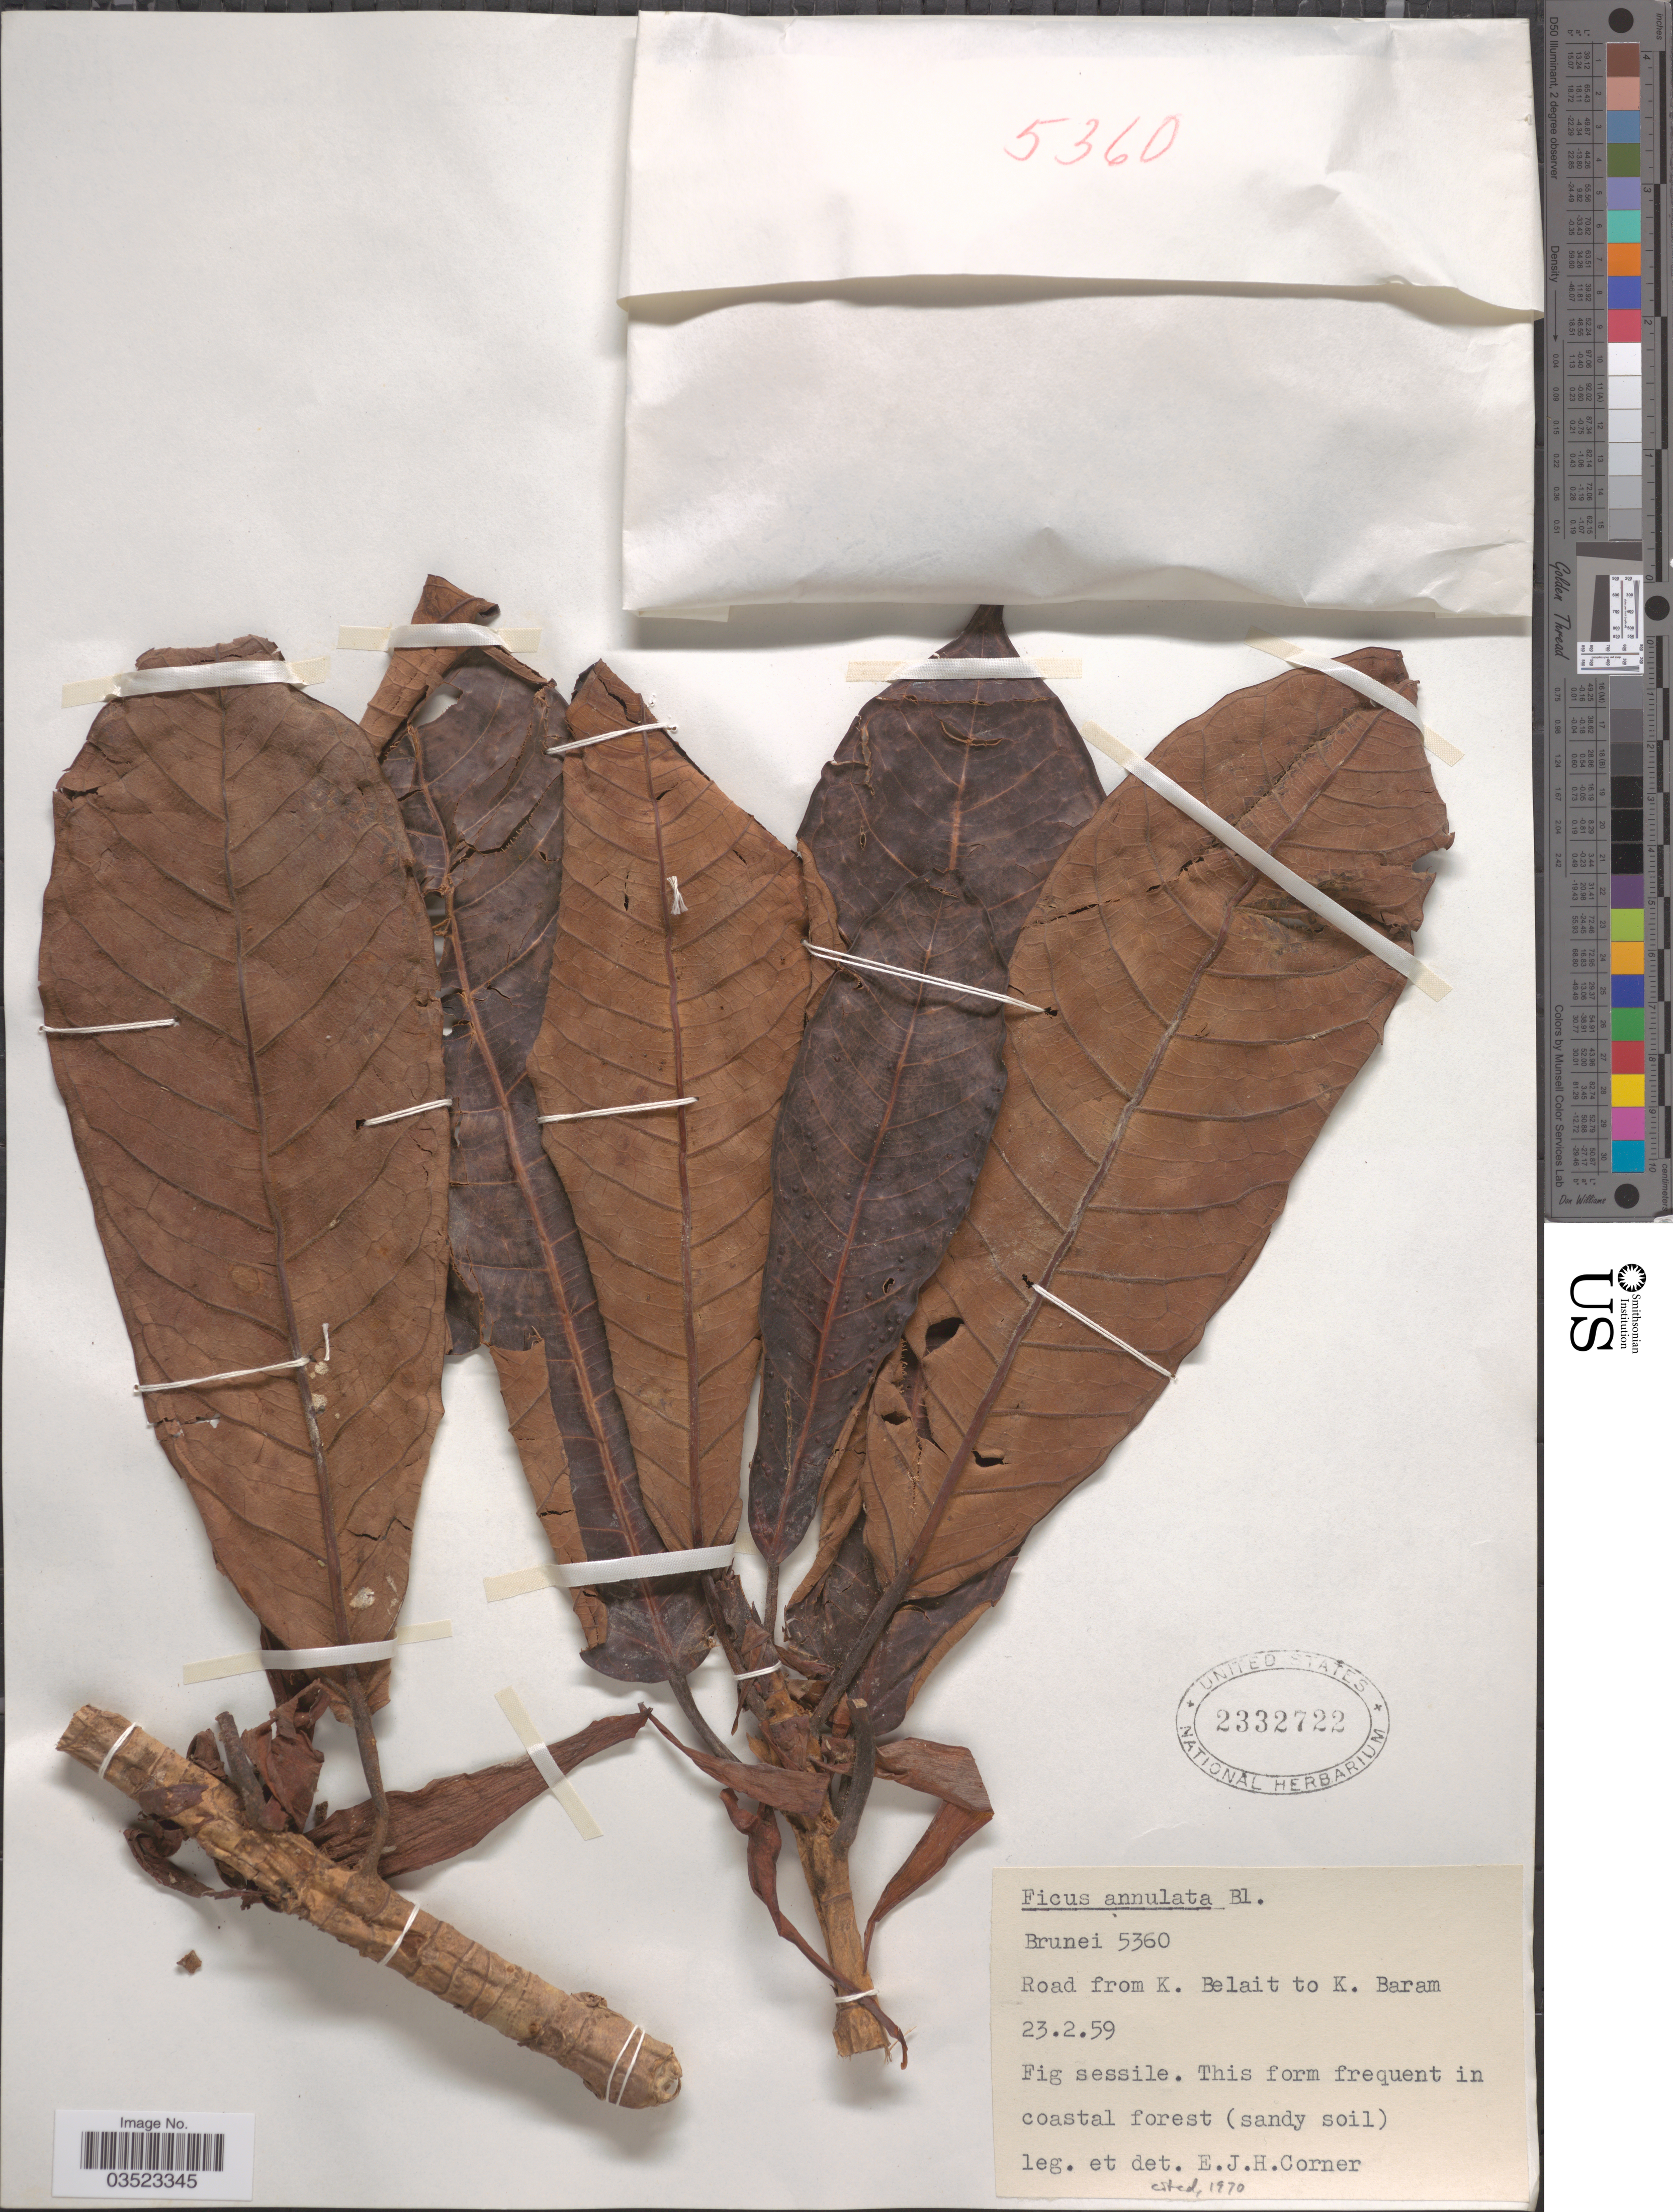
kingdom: Plantae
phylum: Tracheophyta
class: Magnoliopsida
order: Rosales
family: Moraceae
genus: Ficus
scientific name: Ficus annulata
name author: Blume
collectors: E. Corner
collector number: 5360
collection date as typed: Transcribed d/m/y: 23/2/59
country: Brunei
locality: Road from K. Belait to K. Baram.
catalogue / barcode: US 2332722